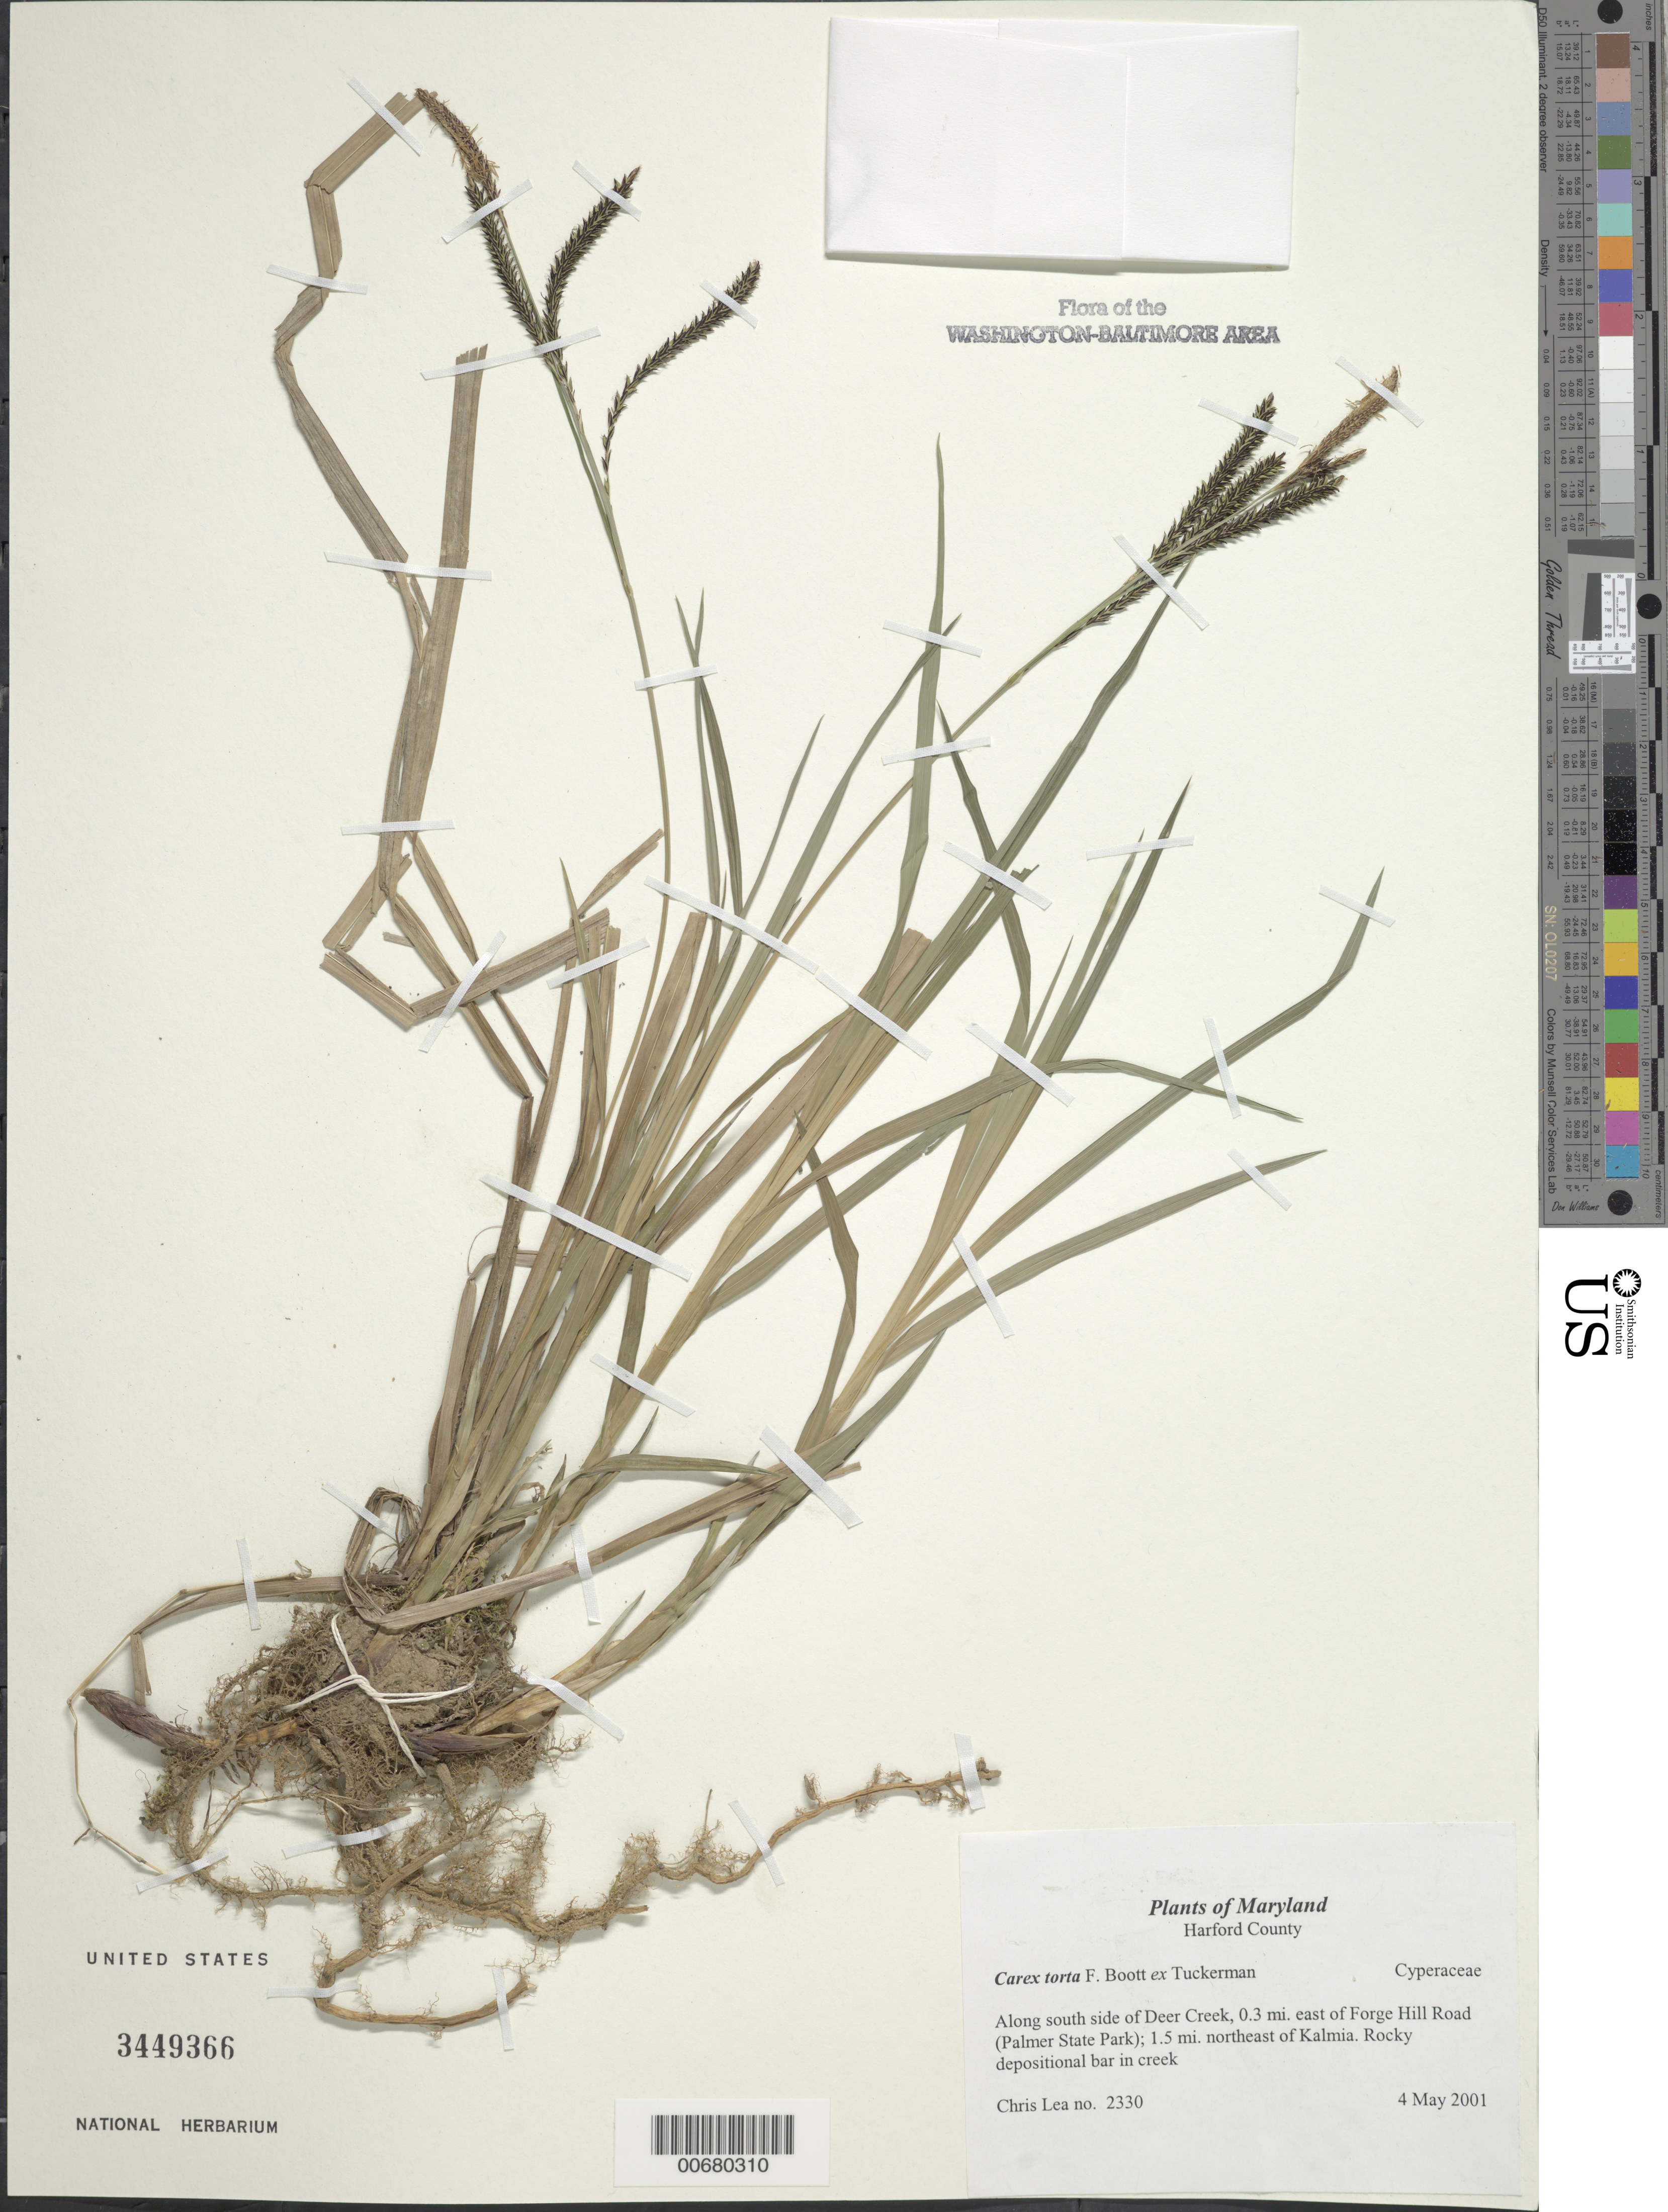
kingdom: Plantae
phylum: Tracheophyta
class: Liliopsida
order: Poales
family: Cyperaceae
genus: Carex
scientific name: Carex torta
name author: Boott ex Tuck.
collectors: C. Lea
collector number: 2330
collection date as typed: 4 May 2001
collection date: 2001-05-04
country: United States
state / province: Maryland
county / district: Harford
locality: Along south side of Deer Creek, 0.3 mi. east of Forge Hill Road (Palmer State Park); 1.5 mi. northeast of Kalmia.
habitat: Rocky depositional bar in creek.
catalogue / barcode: US 3449366